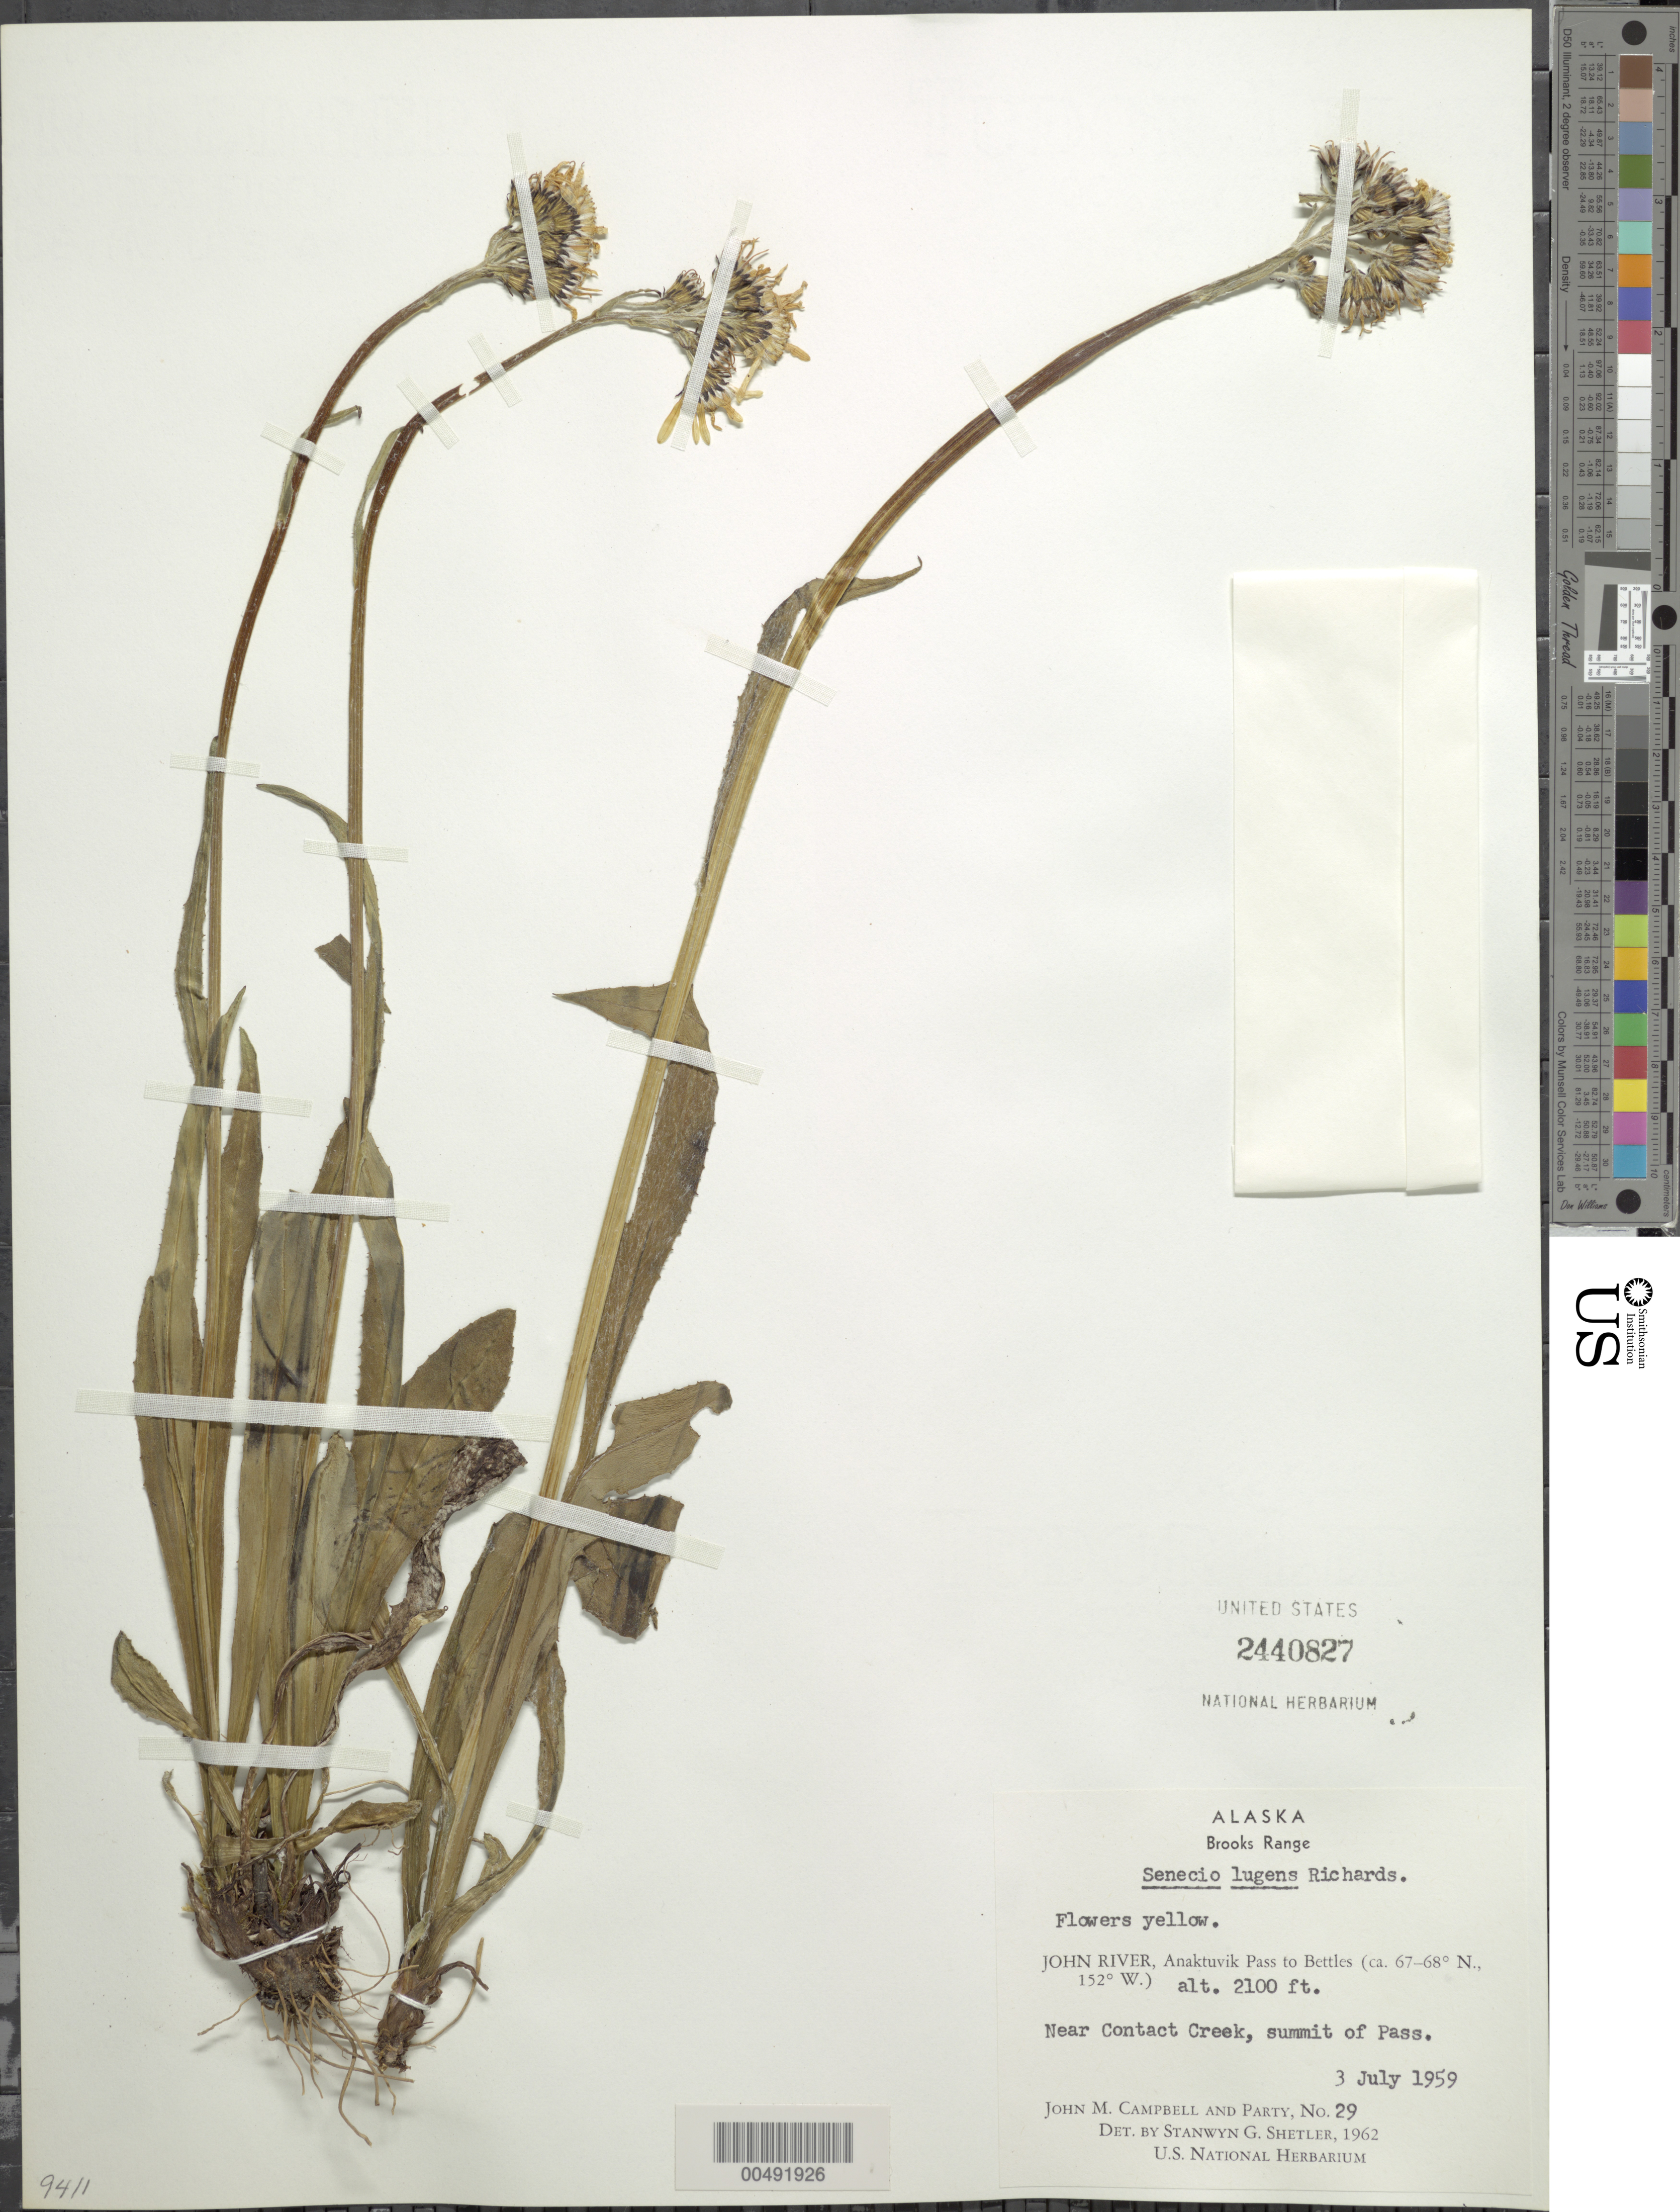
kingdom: Plantae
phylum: Tracheophyta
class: Magnoliopsida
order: Asterales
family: Asteraceae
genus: Senecio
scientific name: Senecio lugens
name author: Richardson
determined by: Shetler, Stanwyn G., (US), NMNH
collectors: J. M. Campbell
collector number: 29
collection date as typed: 03 Jul 1959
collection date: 1959-07-03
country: United States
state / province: Alaska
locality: Brooks Range, John River, summit of Anaktuvuk Pass, near Contact Creek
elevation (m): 640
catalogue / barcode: US 2440827